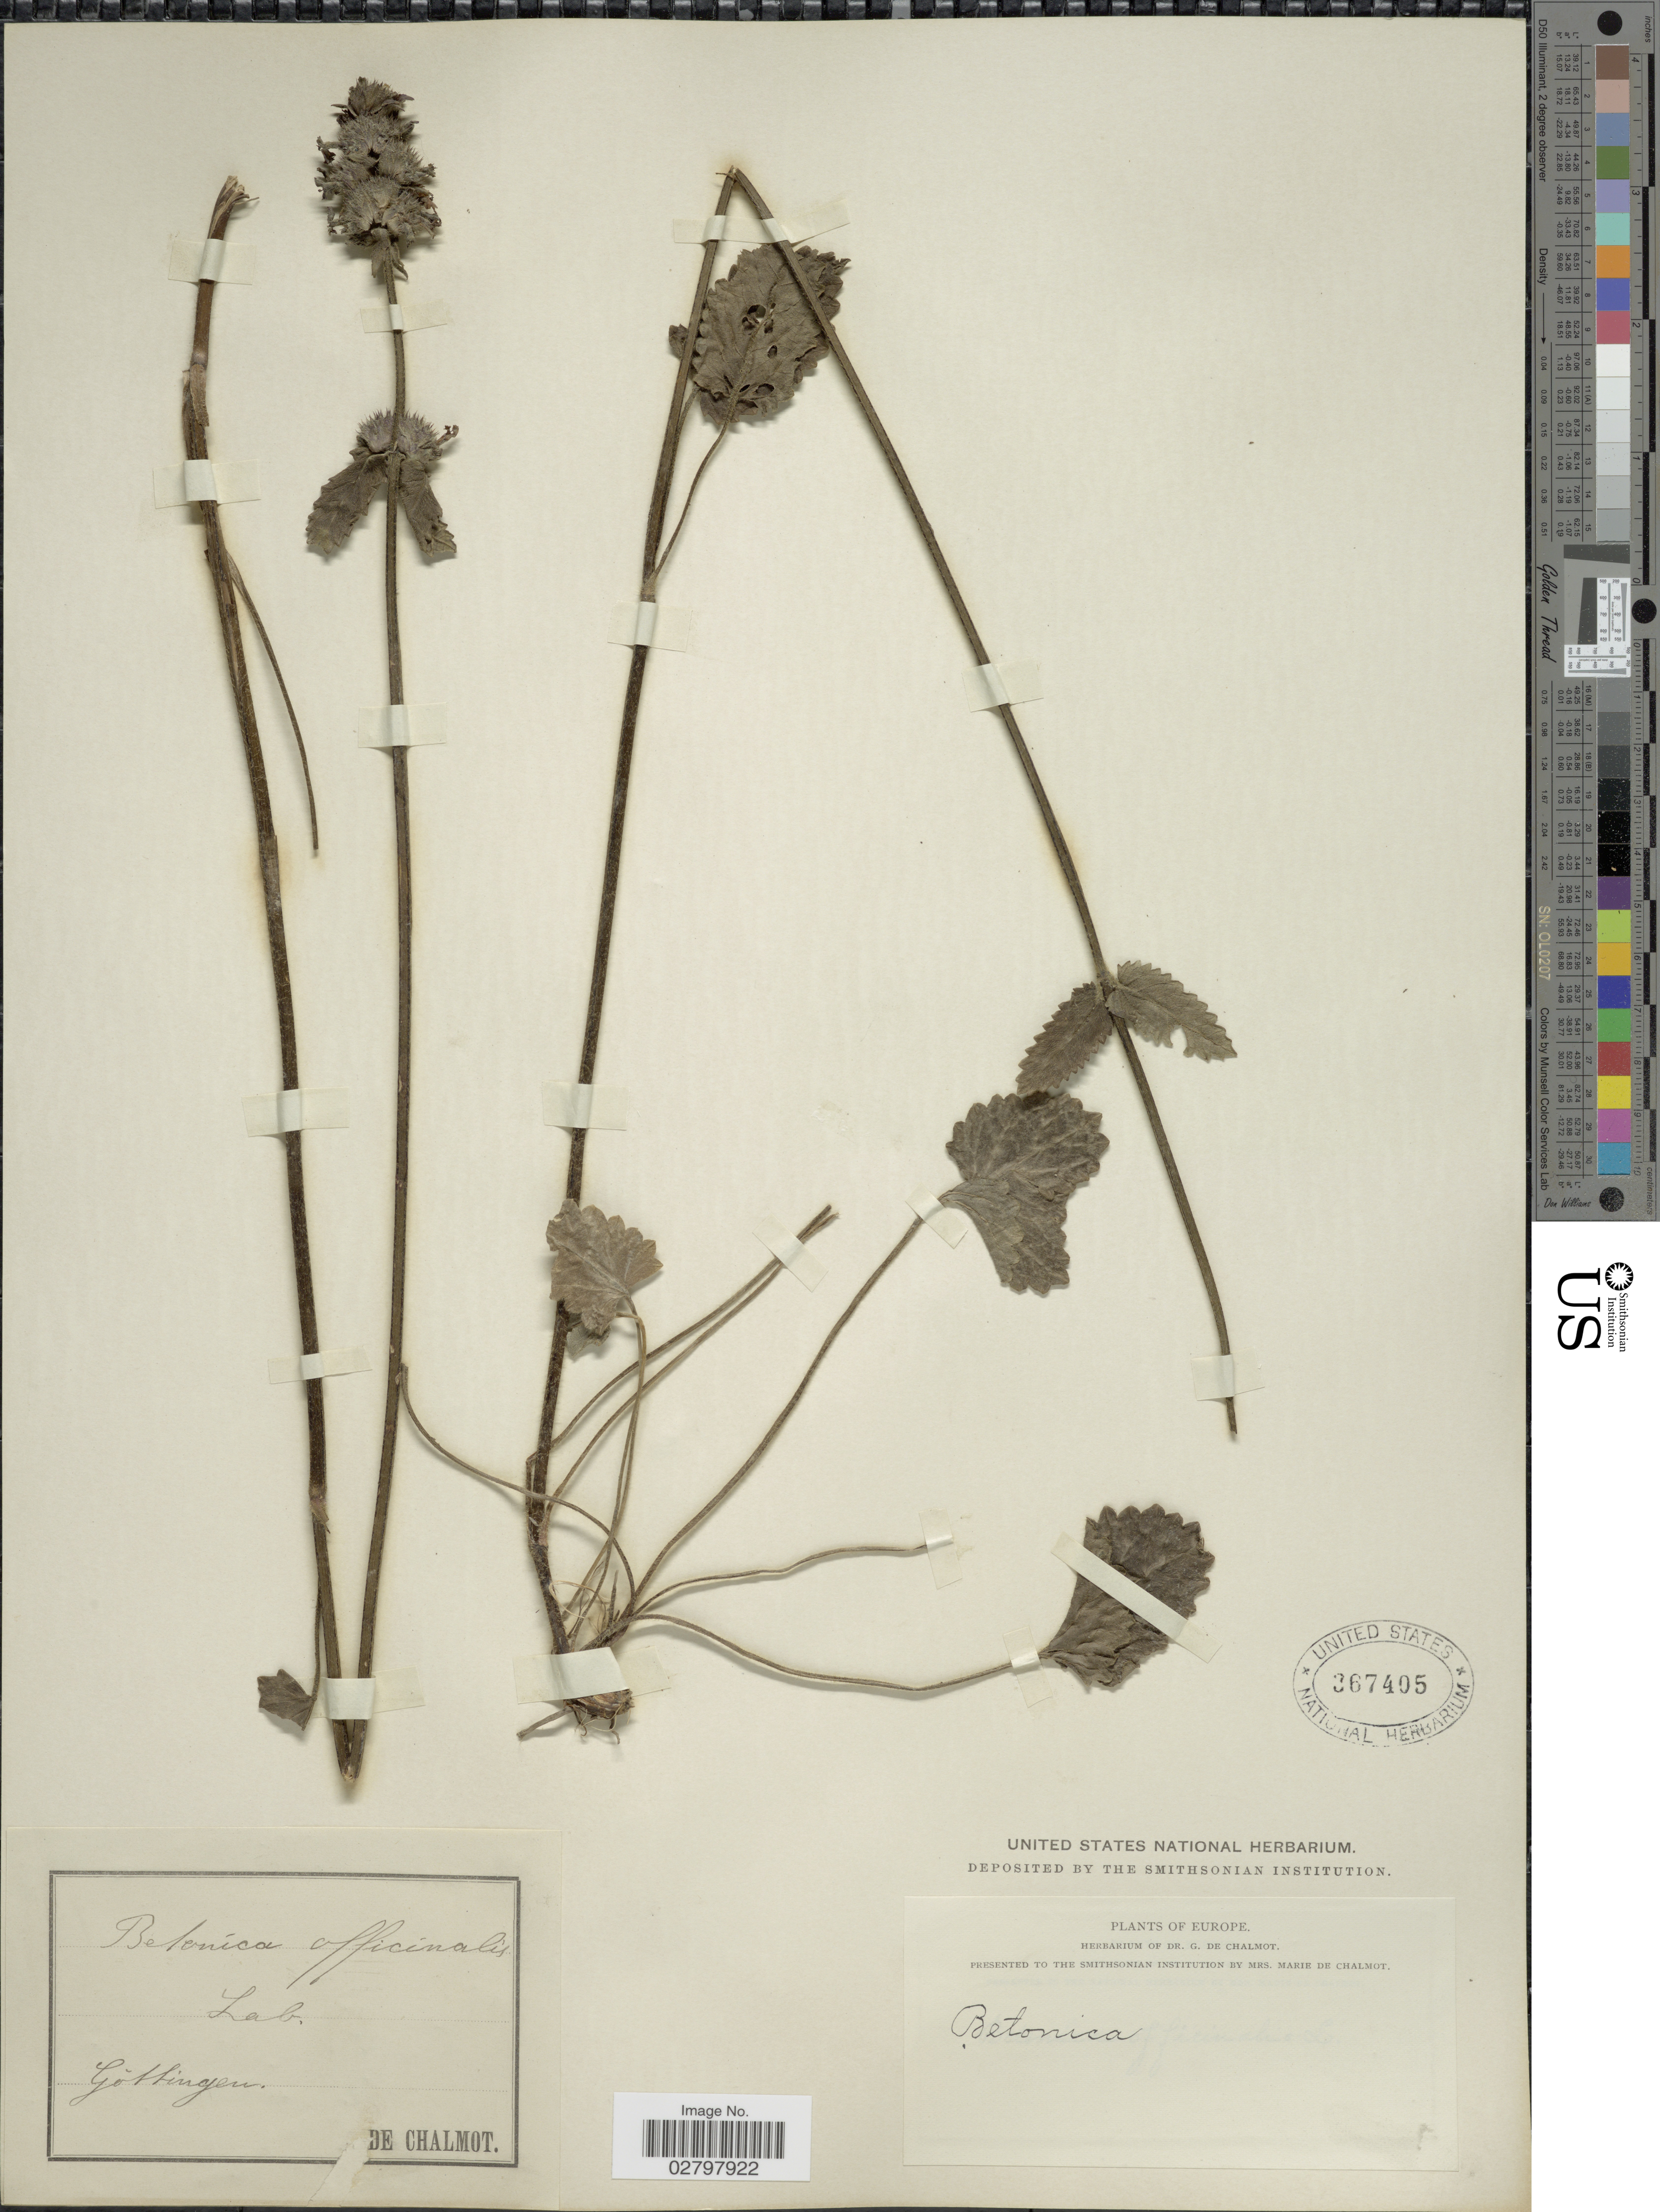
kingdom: Plantae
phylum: Tracheophyta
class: Magnoliopsida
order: Lamiales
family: Lamiaceae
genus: Stachys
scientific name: Stachys officinalis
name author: (L.) Trevis.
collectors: G. de Chalmot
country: Germany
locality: Göttingen, Europe.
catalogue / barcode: US 367405